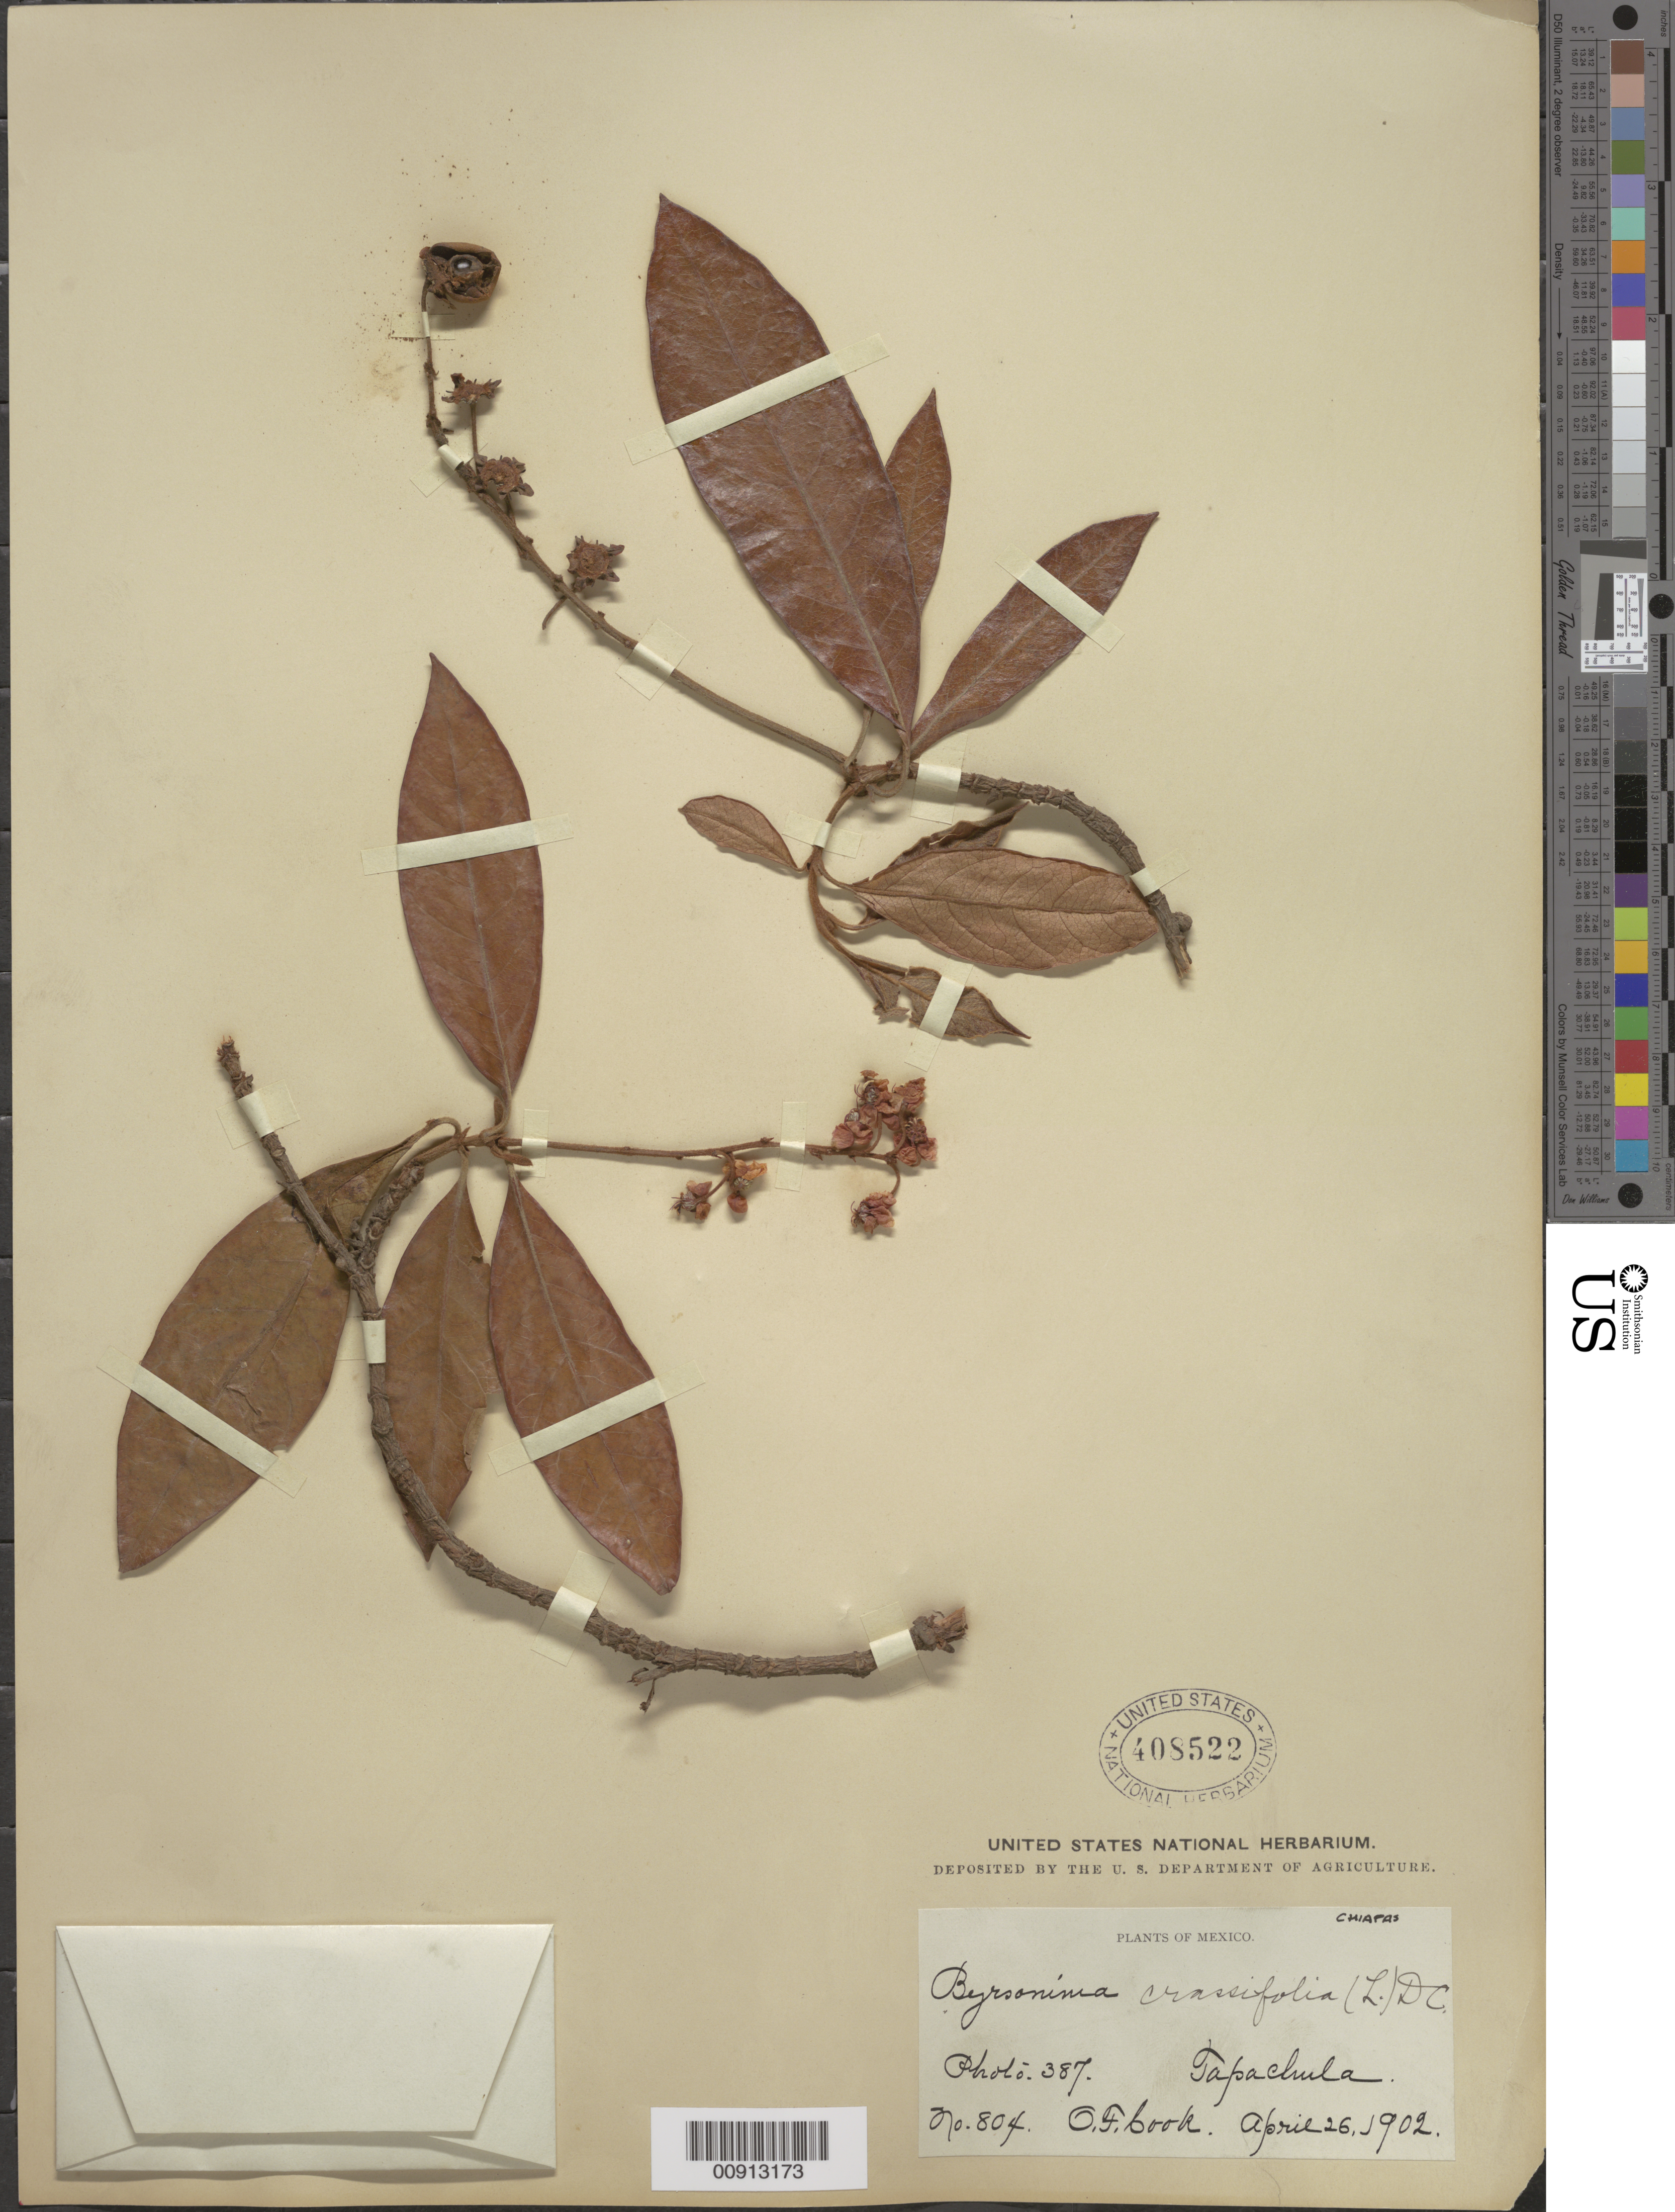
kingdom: Plantae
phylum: Tracheophyta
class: Magnoliopsida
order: Malpighiales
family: Malpighiaceae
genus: Byrsonima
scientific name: Byrsonima crassifolia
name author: (L.) Kunth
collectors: O. F. Cook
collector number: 804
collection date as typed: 26 Apr 1902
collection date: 1902-04-26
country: Mexico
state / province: Chiapas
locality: Tapachula, Chiapas.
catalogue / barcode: US 408522